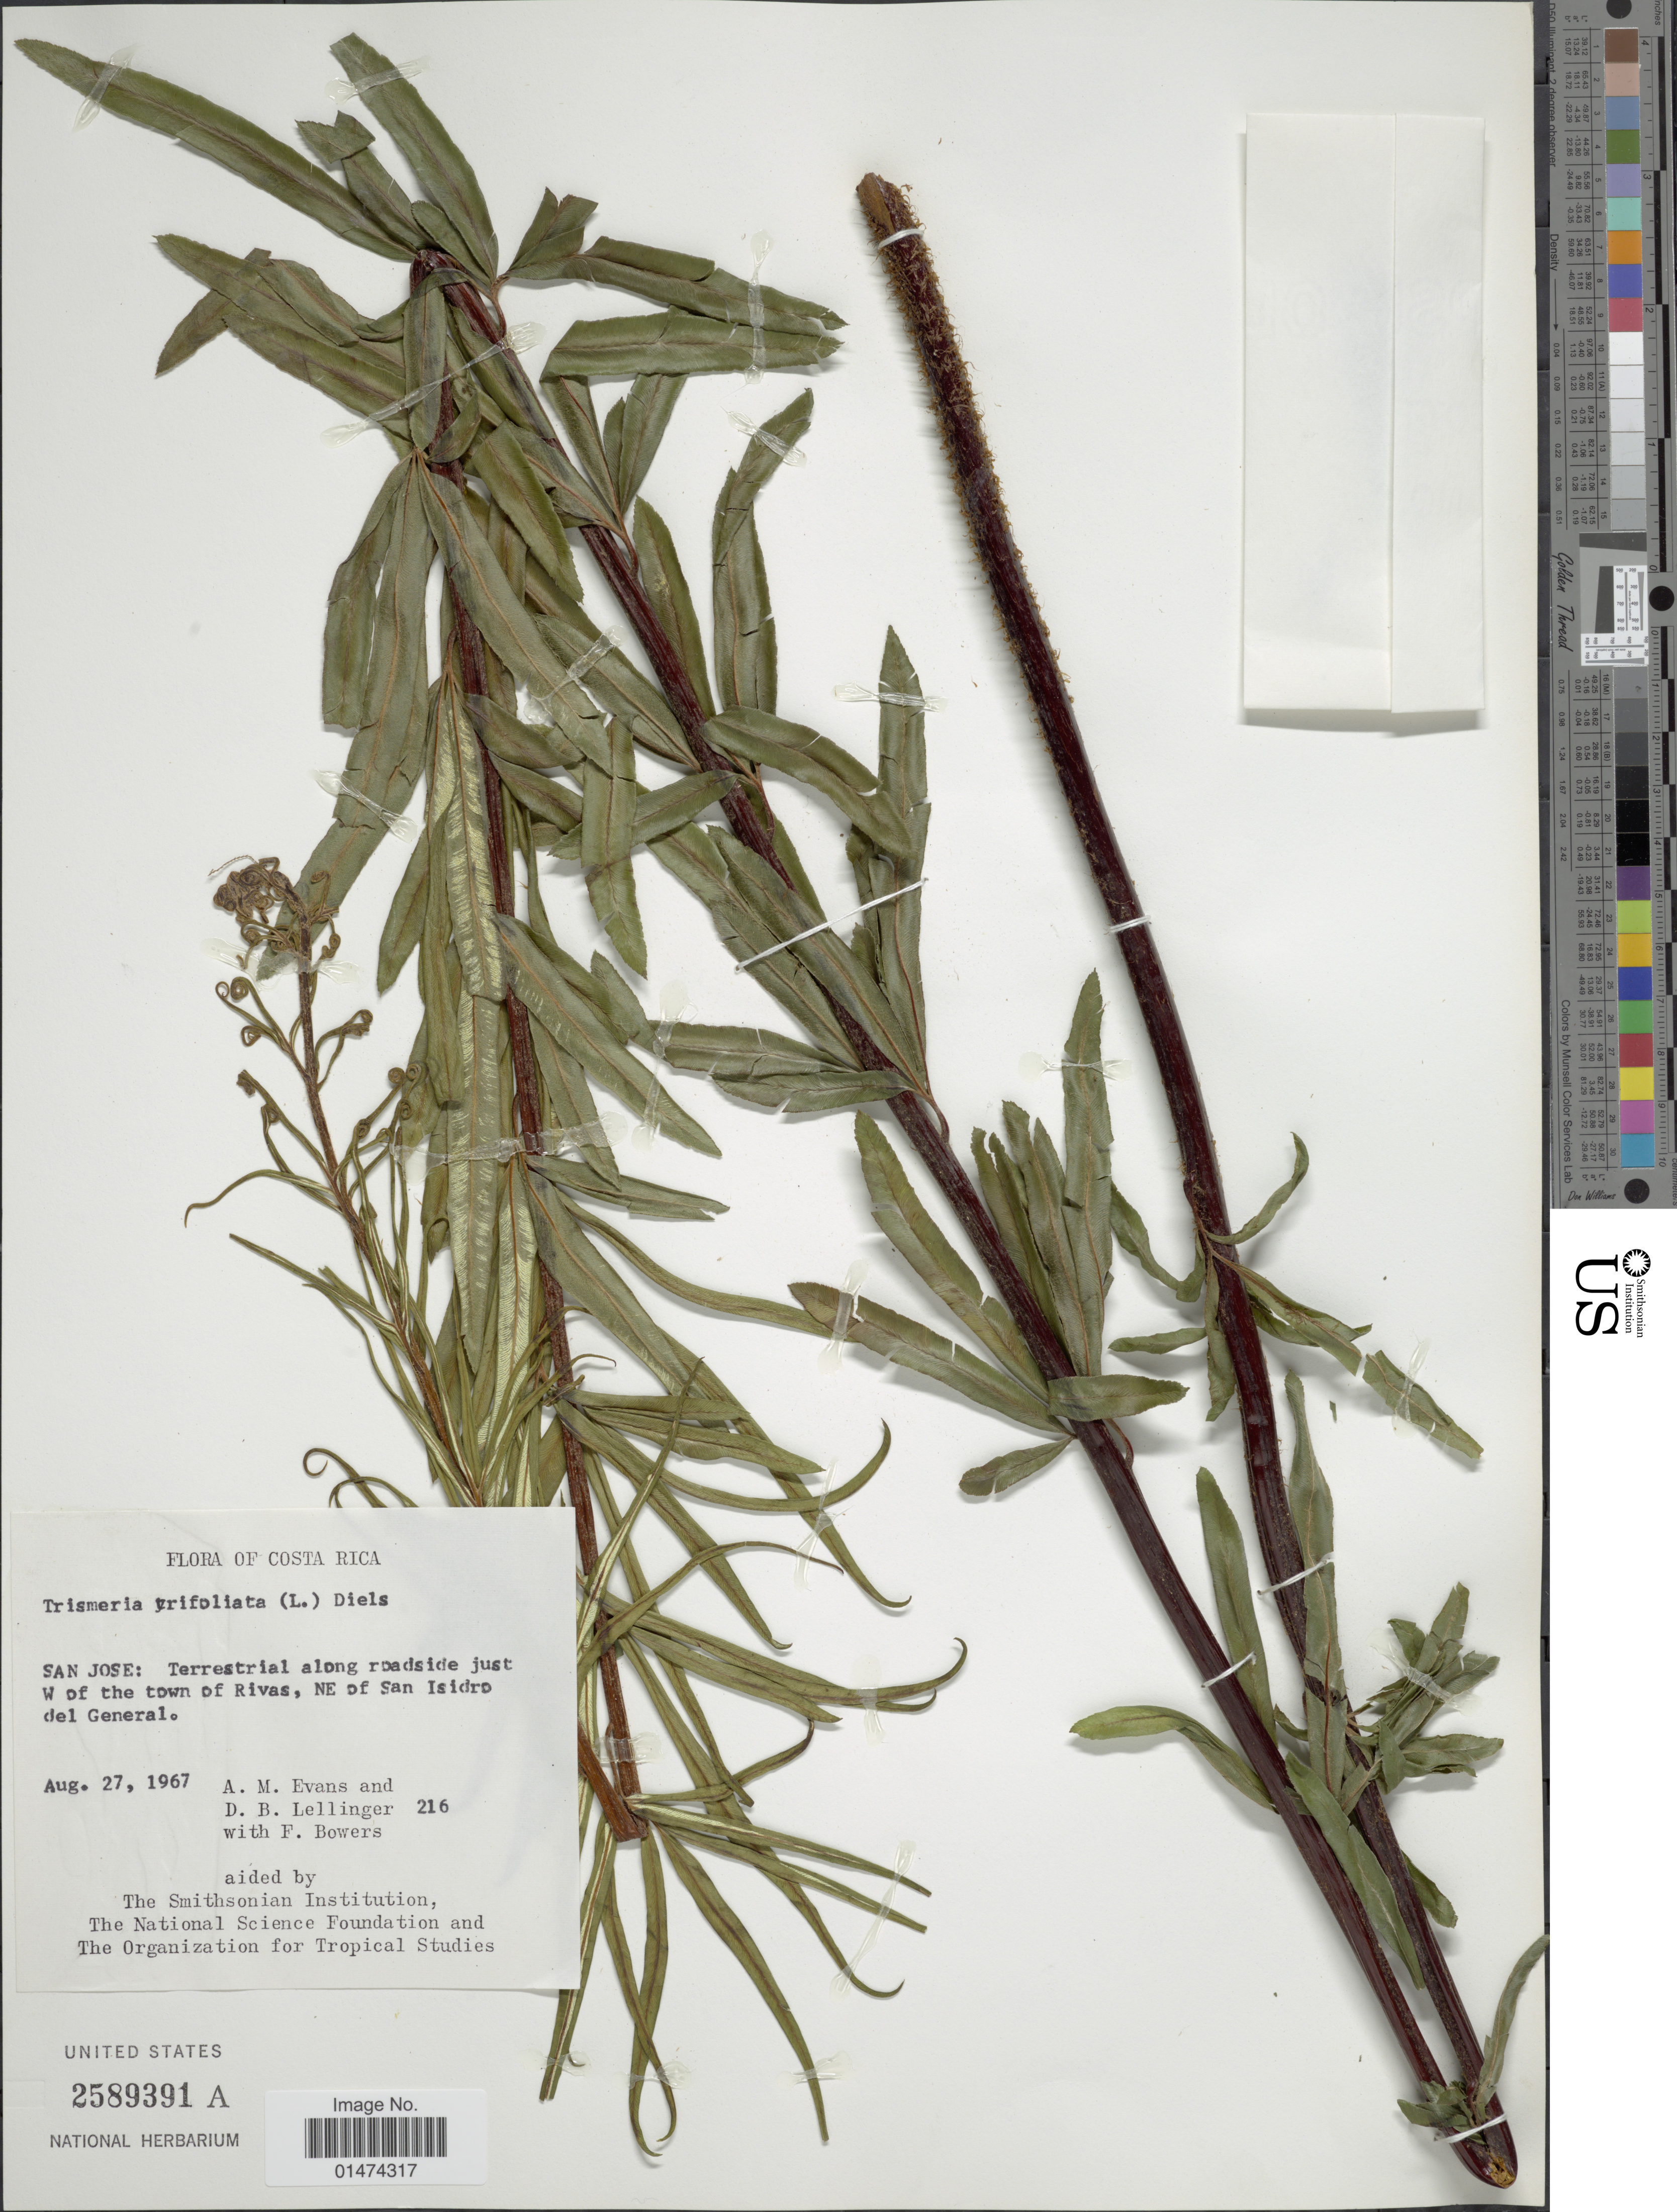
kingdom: Plantae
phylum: Tracheophyta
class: Polypodiopsida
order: Polypodiales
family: Pteridaceae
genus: Pityrogramma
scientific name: Pityrogramma trifoliata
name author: (L.) R.M. Tryon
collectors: A. M. Evans, D. B. Lellinger & F. Bowers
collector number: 216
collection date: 1967-08-27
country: Costa Rica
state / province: San José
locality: Terrestrial along roadside w of the town of Rives, NE of San Isidro del General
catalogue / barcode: US 2589391